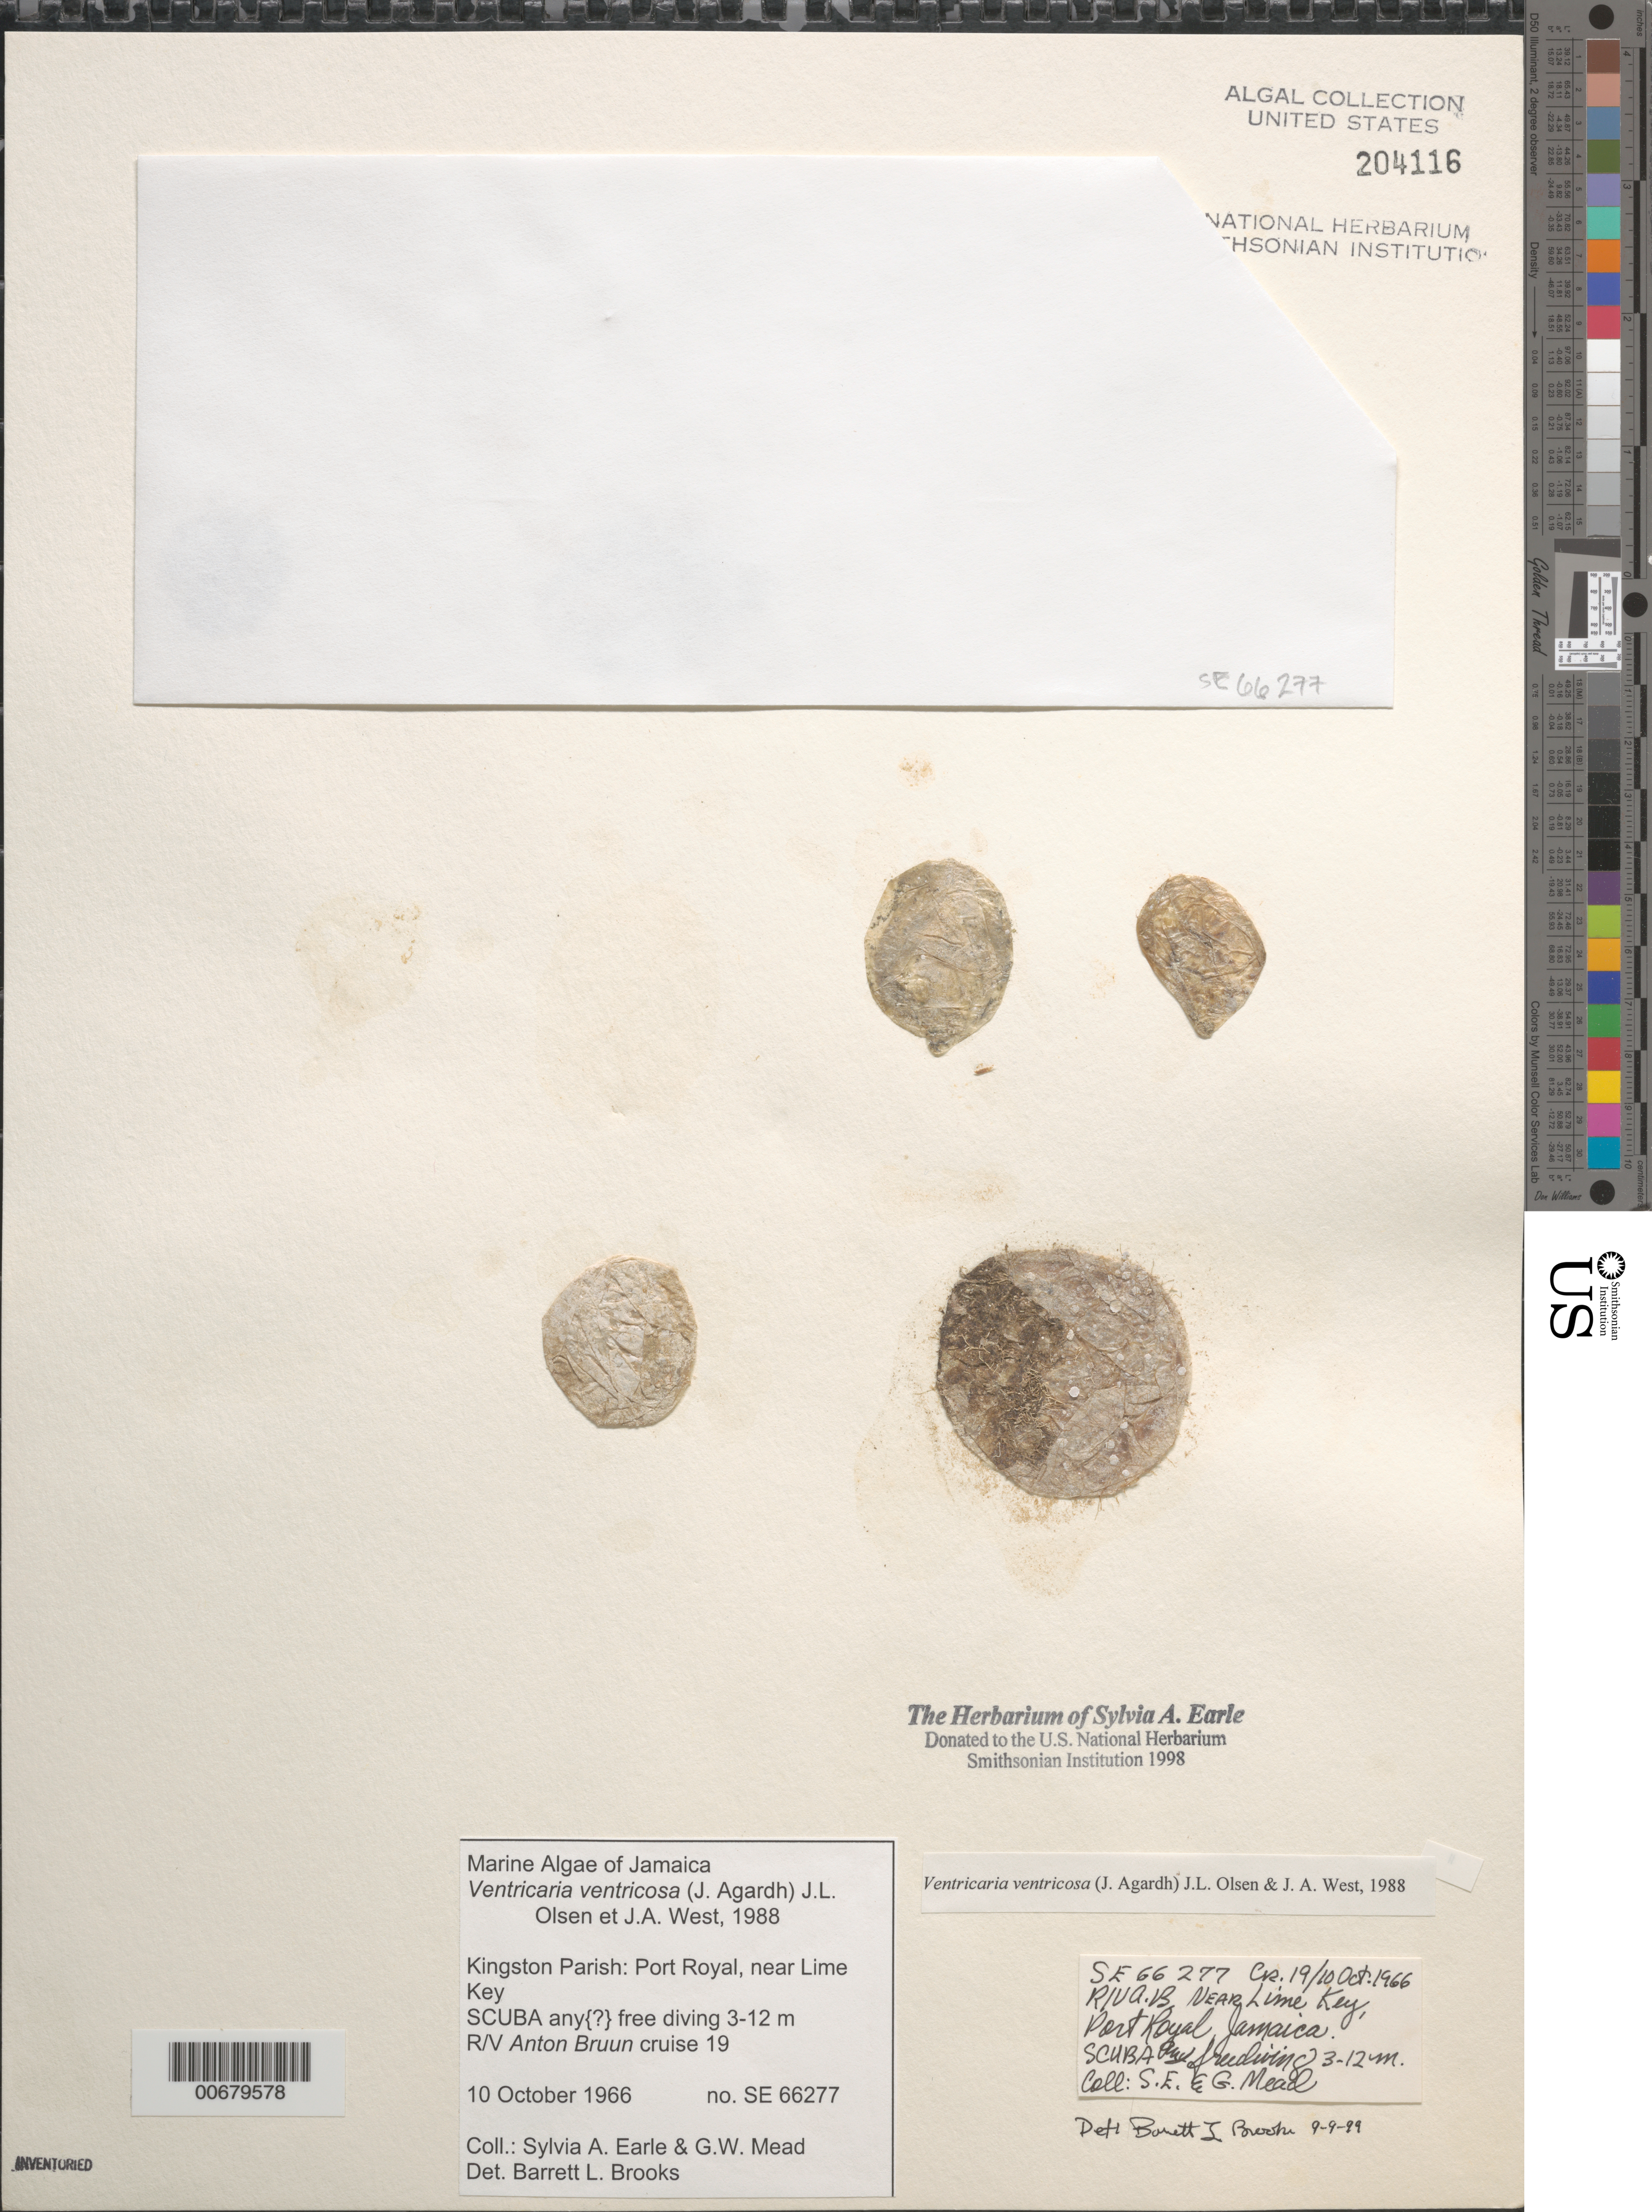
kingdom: Plantae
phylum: Chlorophyta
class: Ulvophyceae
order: Siphonocladales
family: Valoniaceae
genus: Valonia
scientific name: Valonia ventricosa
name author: J. Agardh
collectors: S. A. Earle & G. W. Mead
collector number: SE 66277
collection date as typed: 10 Oct 1966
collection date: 1966-10-10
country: Jamaica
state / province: Kingston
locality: Port Royal, near Lime Key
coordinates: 17 55.1'N, 76 49.2'W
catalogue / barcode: US 204116